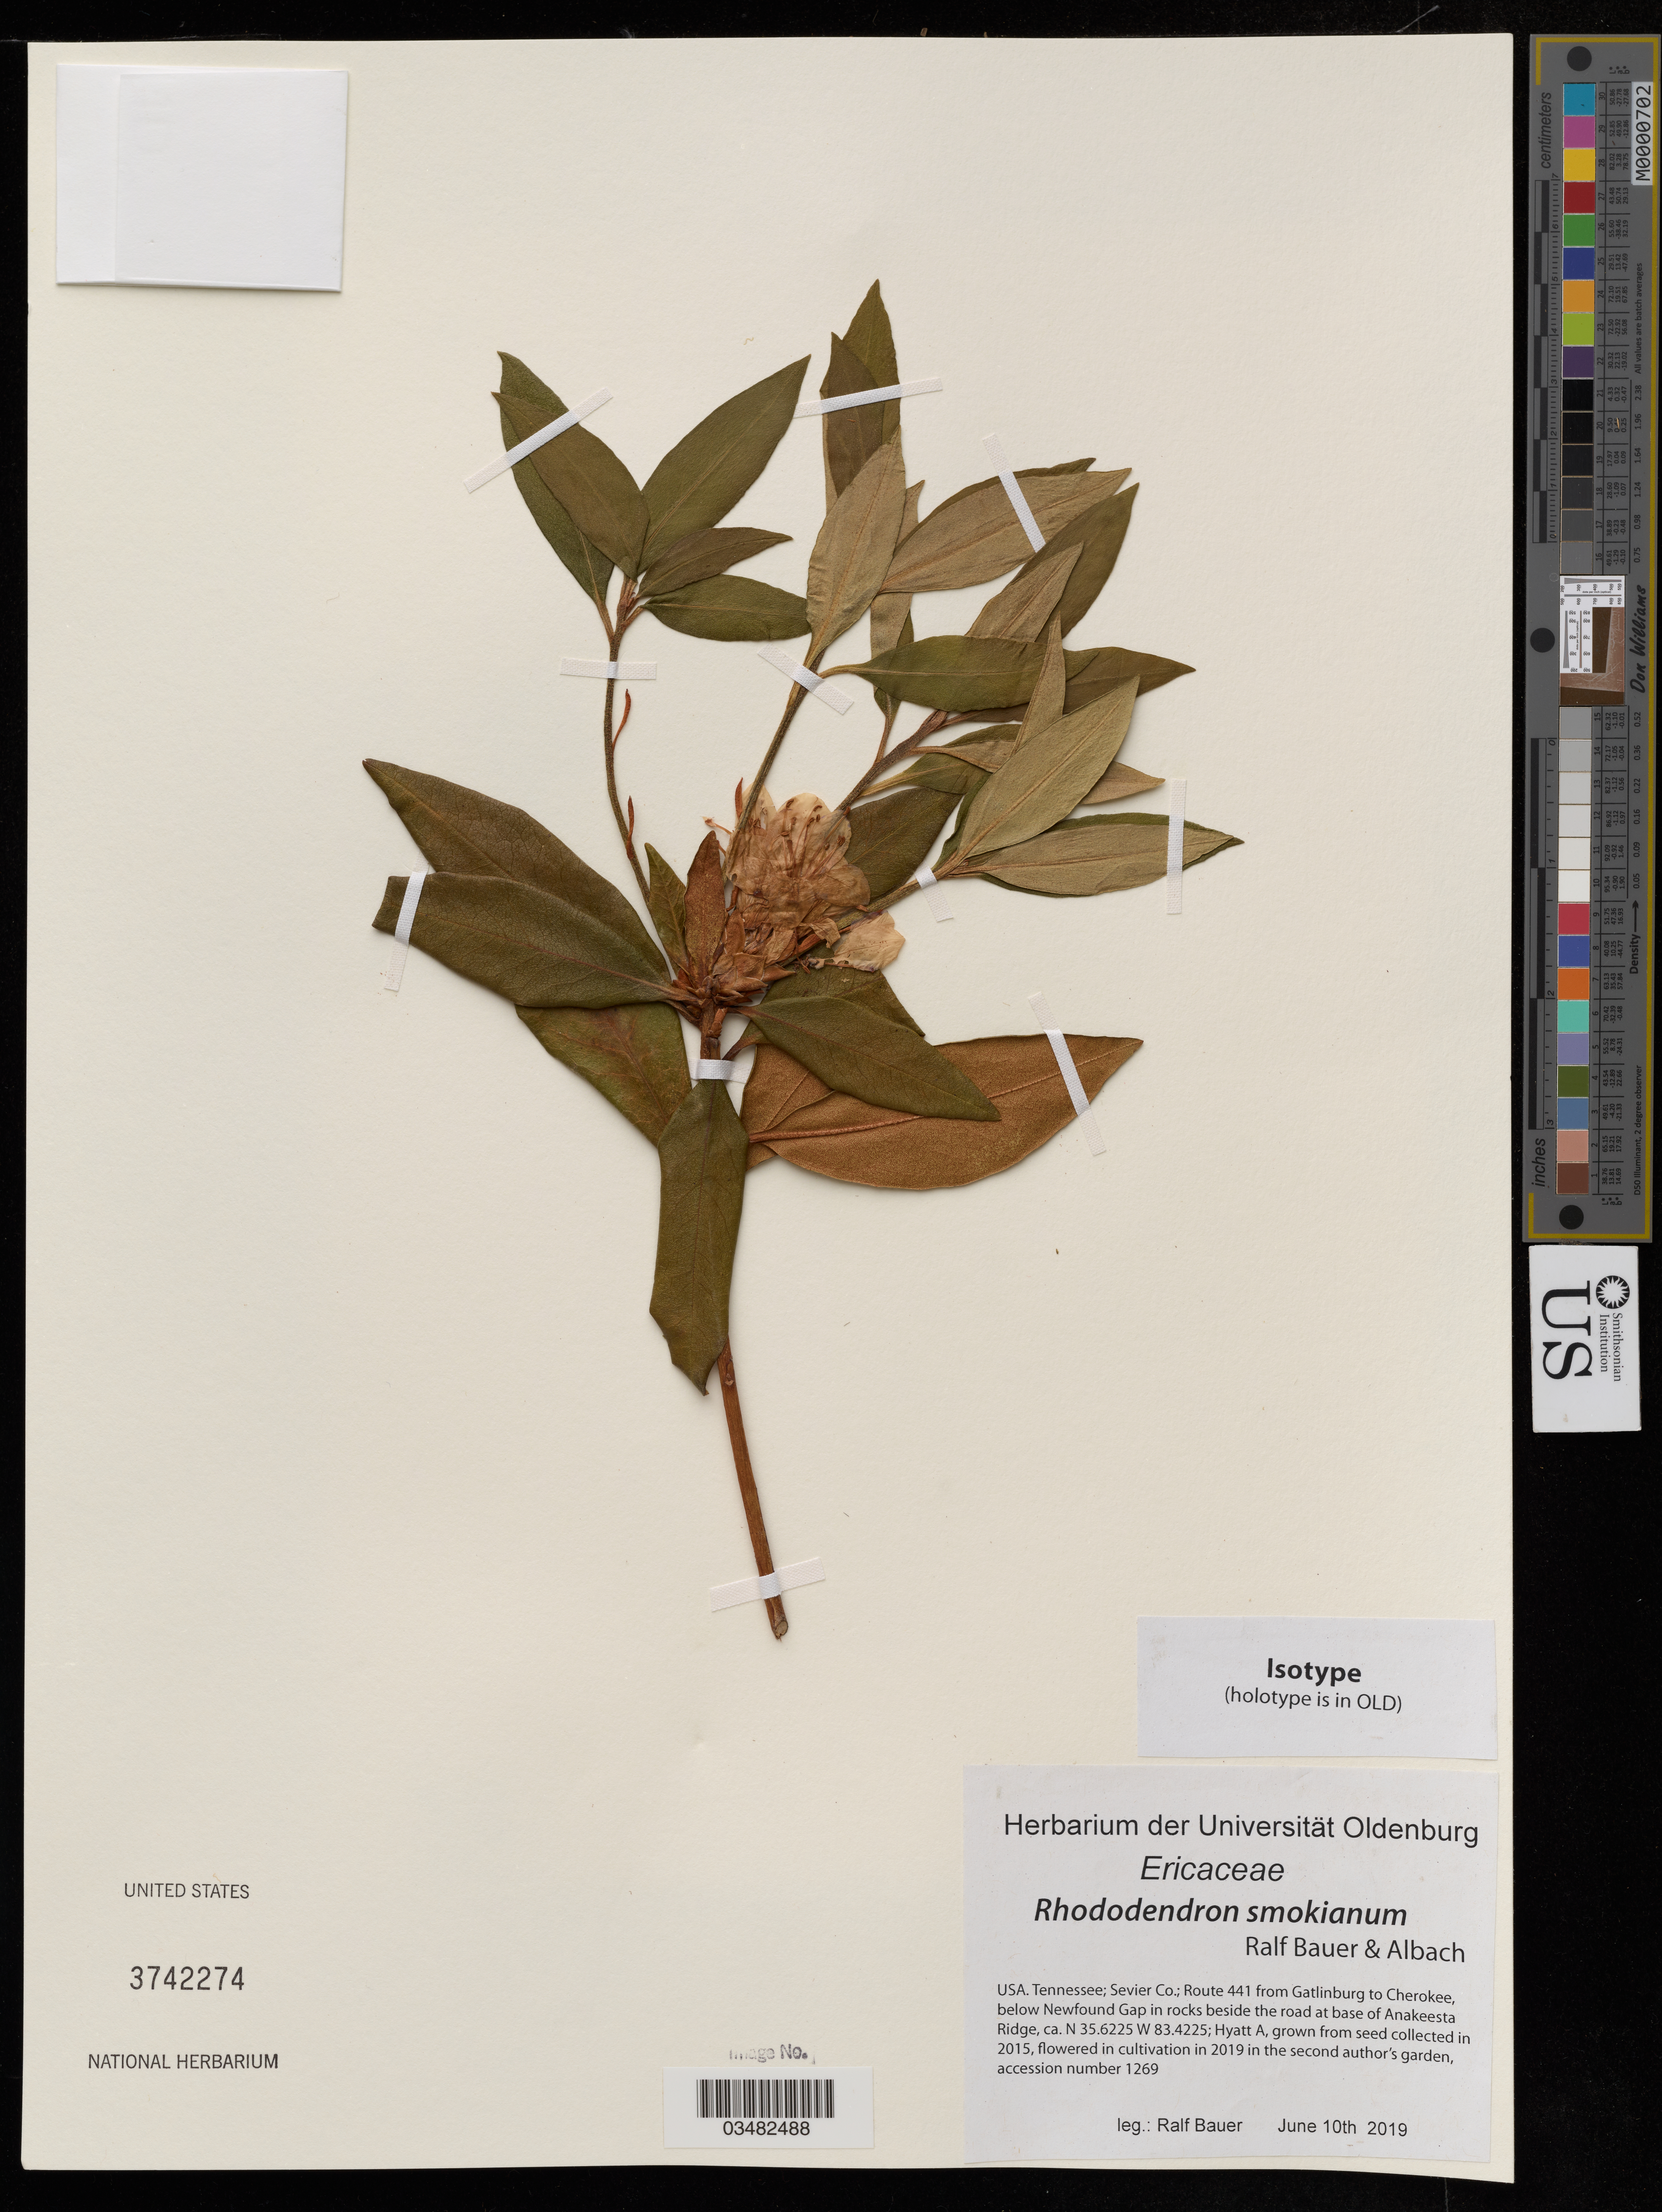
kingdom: Plantae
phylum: Tracheophyta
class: Magnoliopsida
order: Ericales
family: Ericaceae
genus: Rhododendron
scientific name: Rhododendron smokianum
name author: Ralf Bauer & Albach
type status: Isotype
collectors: R. Bauer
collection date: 2019-06-10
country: United States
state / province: Tennessee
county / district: Sevier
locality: Sevier Co., Route 441 from Gatlinburg to Cherokke, below Newfound Gap in rocks beside the road at base of Anakeesta Ridge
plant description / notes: Grown from seed collected in 2015, flowered in cultivation in 2019 in the second author's garden, accession number 1269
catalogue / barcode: US 3742274